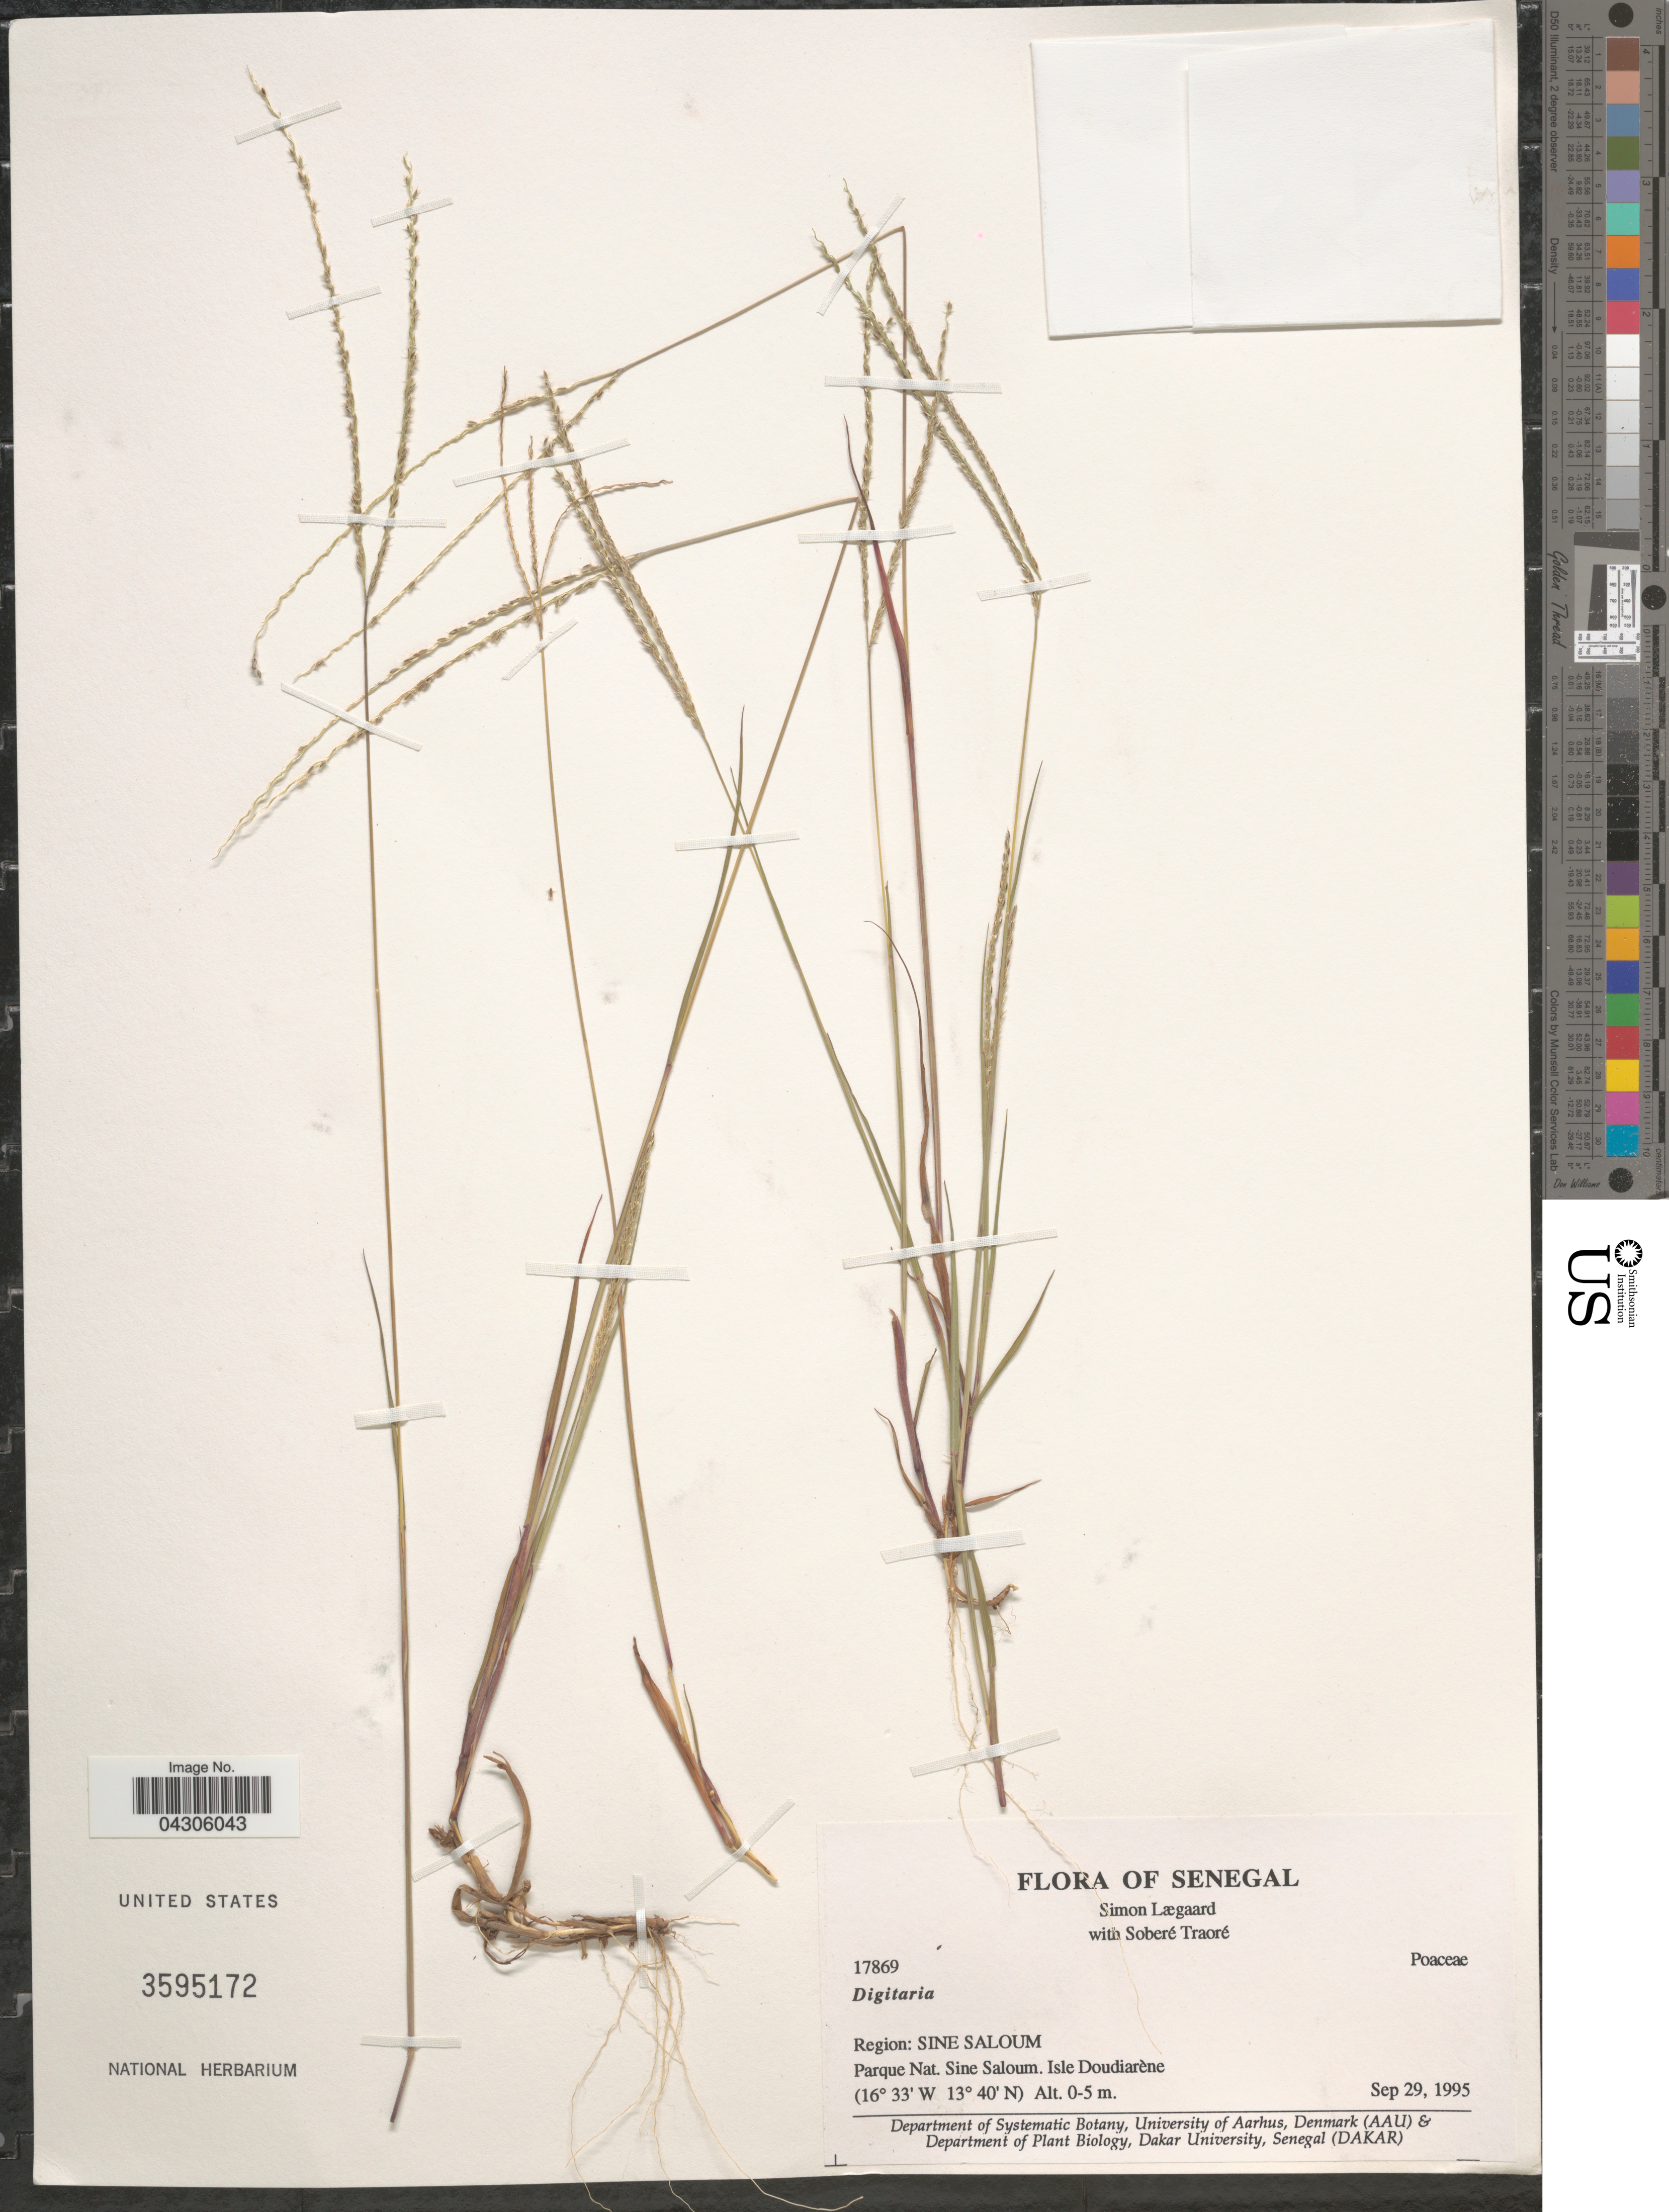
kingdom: Plantae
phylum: Tracheophyta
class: Liliopsida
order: Poales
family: Poaceae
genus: Digitaria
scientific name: Digitaria sp.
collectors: S. Lægaard & S. Traore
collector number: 17869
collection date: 1995-09-29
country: Senegal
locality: Region: Sine Saloum. Parque Nat. Sine Saloum. Isle Doudiarène.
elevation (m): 0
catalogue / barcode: US 3595172